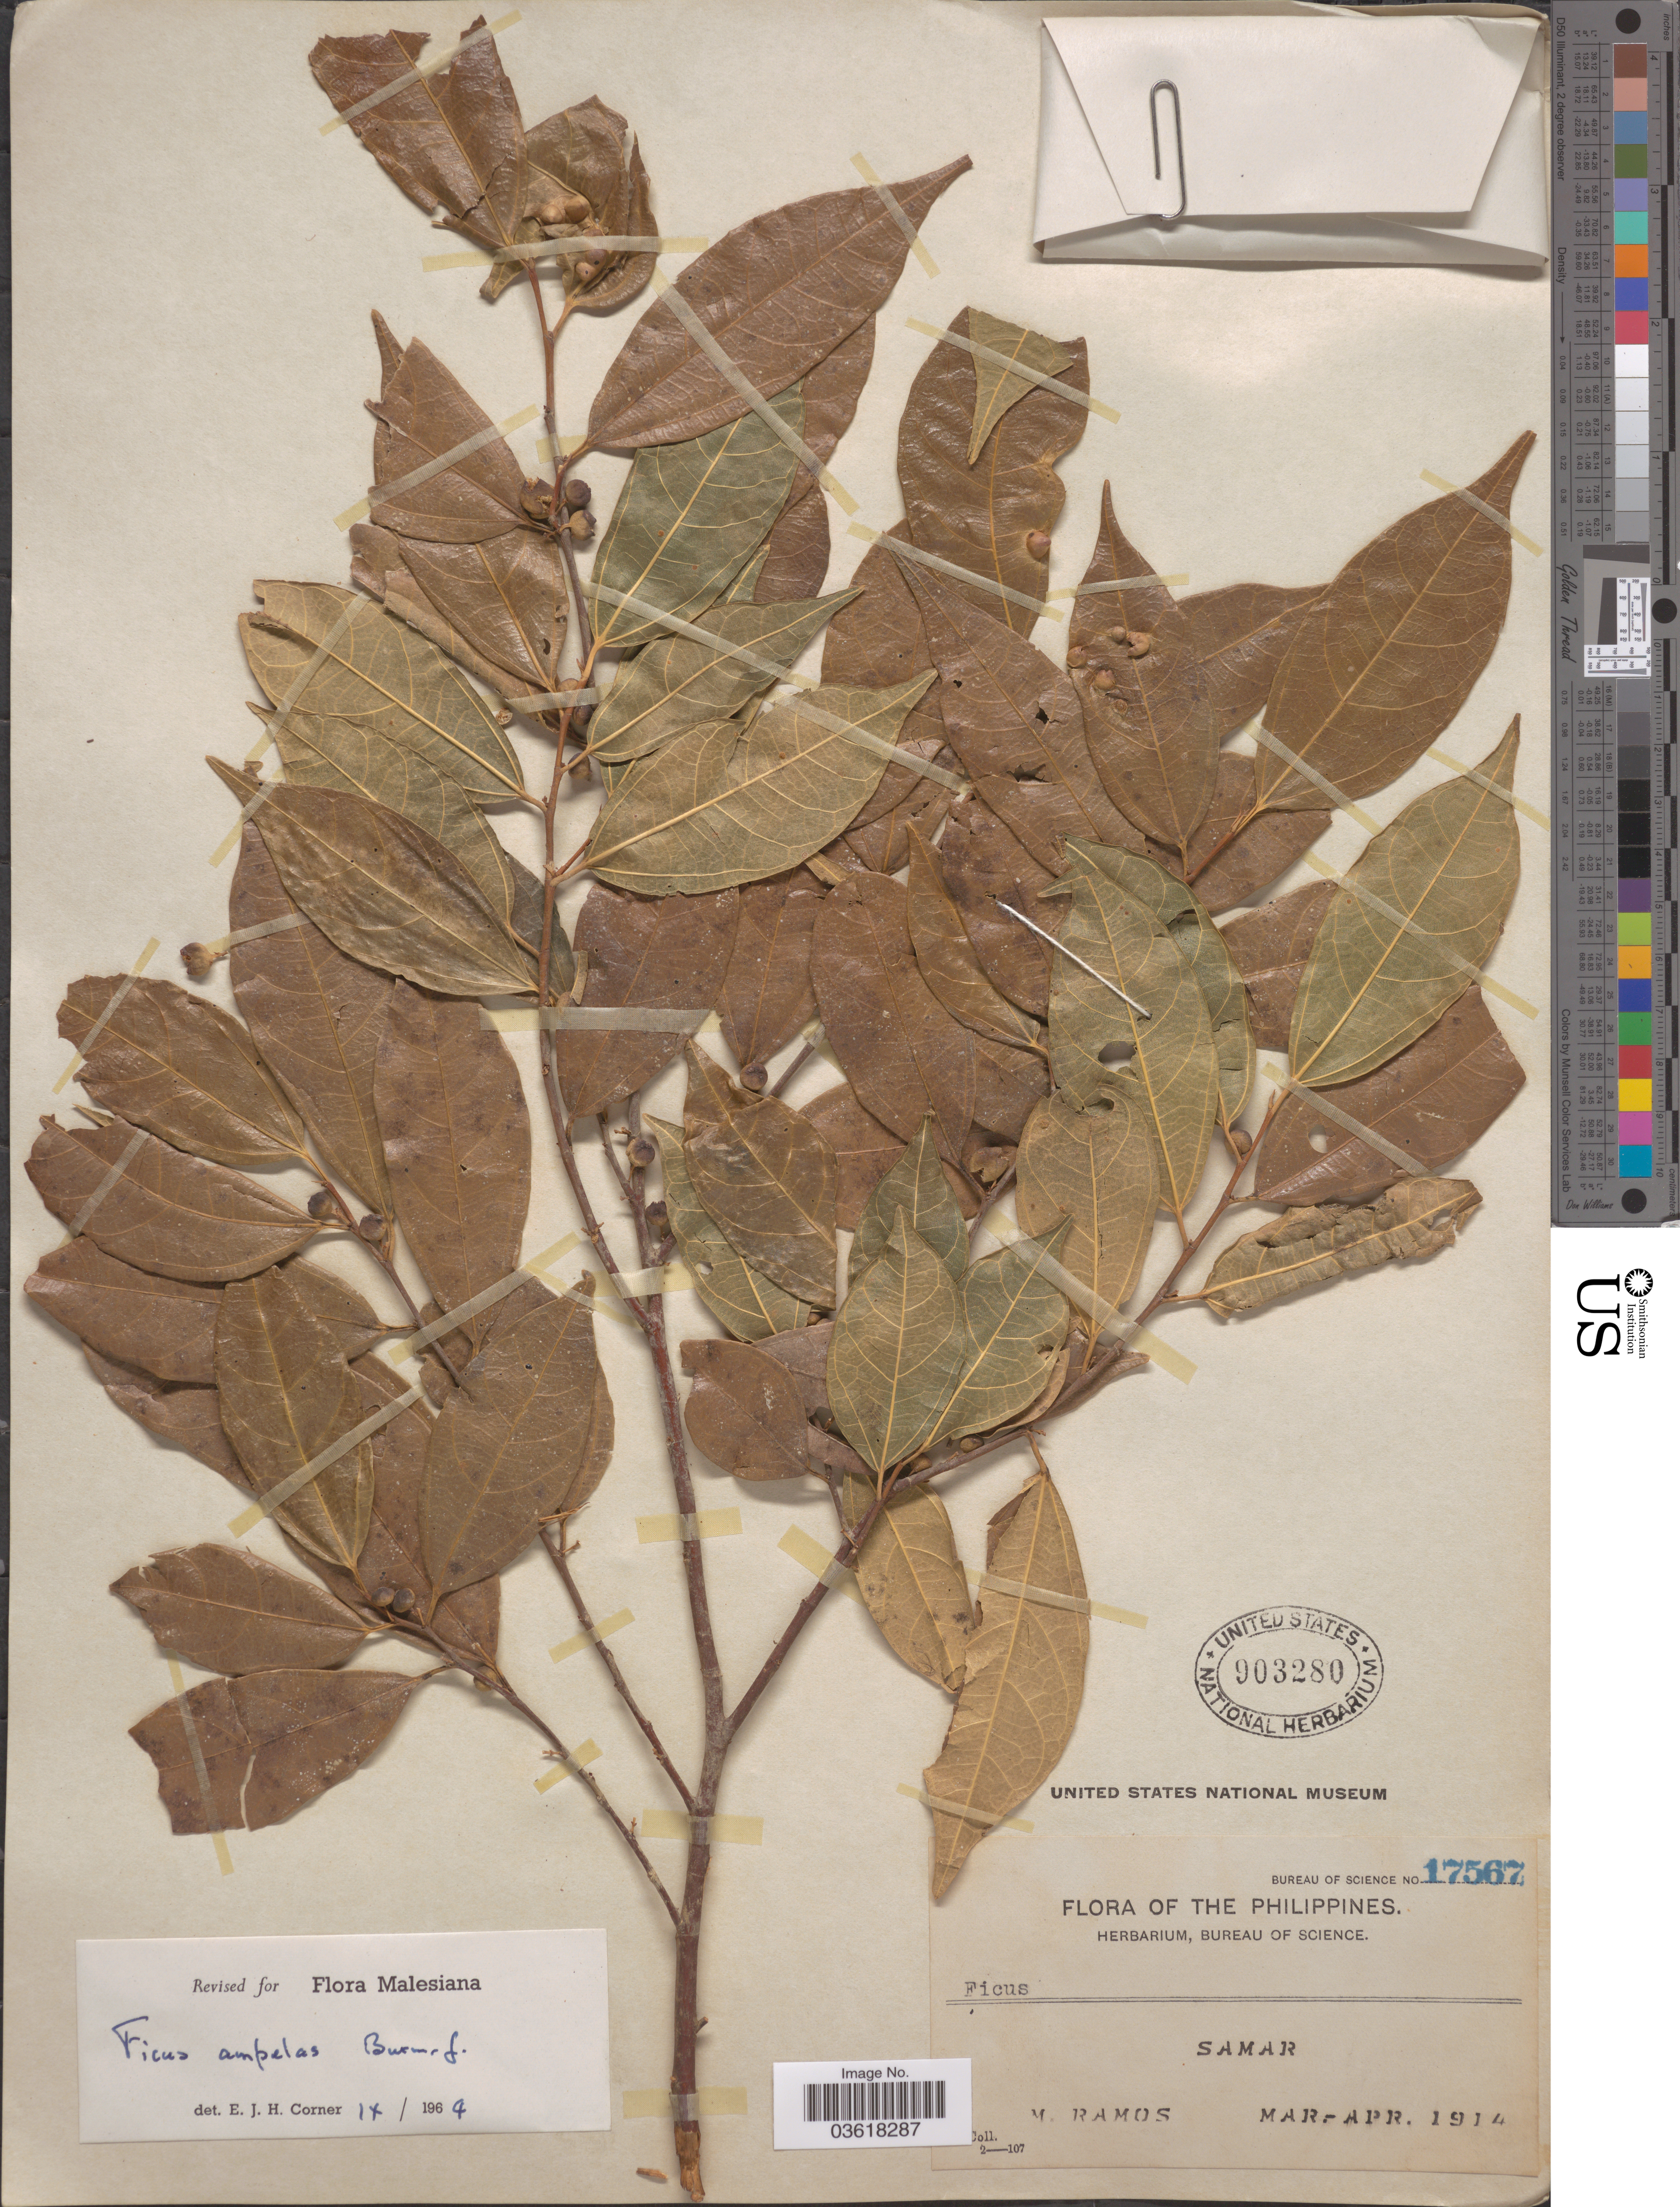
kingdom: Plantae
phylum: Tracheophyta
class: Magnoliopsida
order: Rosales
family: Moraceae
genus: Ficus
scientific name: Ficus ampelos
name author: Burm. f.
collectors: M. Ramos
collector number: Bureau of Science 17567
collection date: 1914-03/1914-04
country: Philippines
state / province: Eastern Visayas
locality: Samar.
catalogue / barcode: US 903280